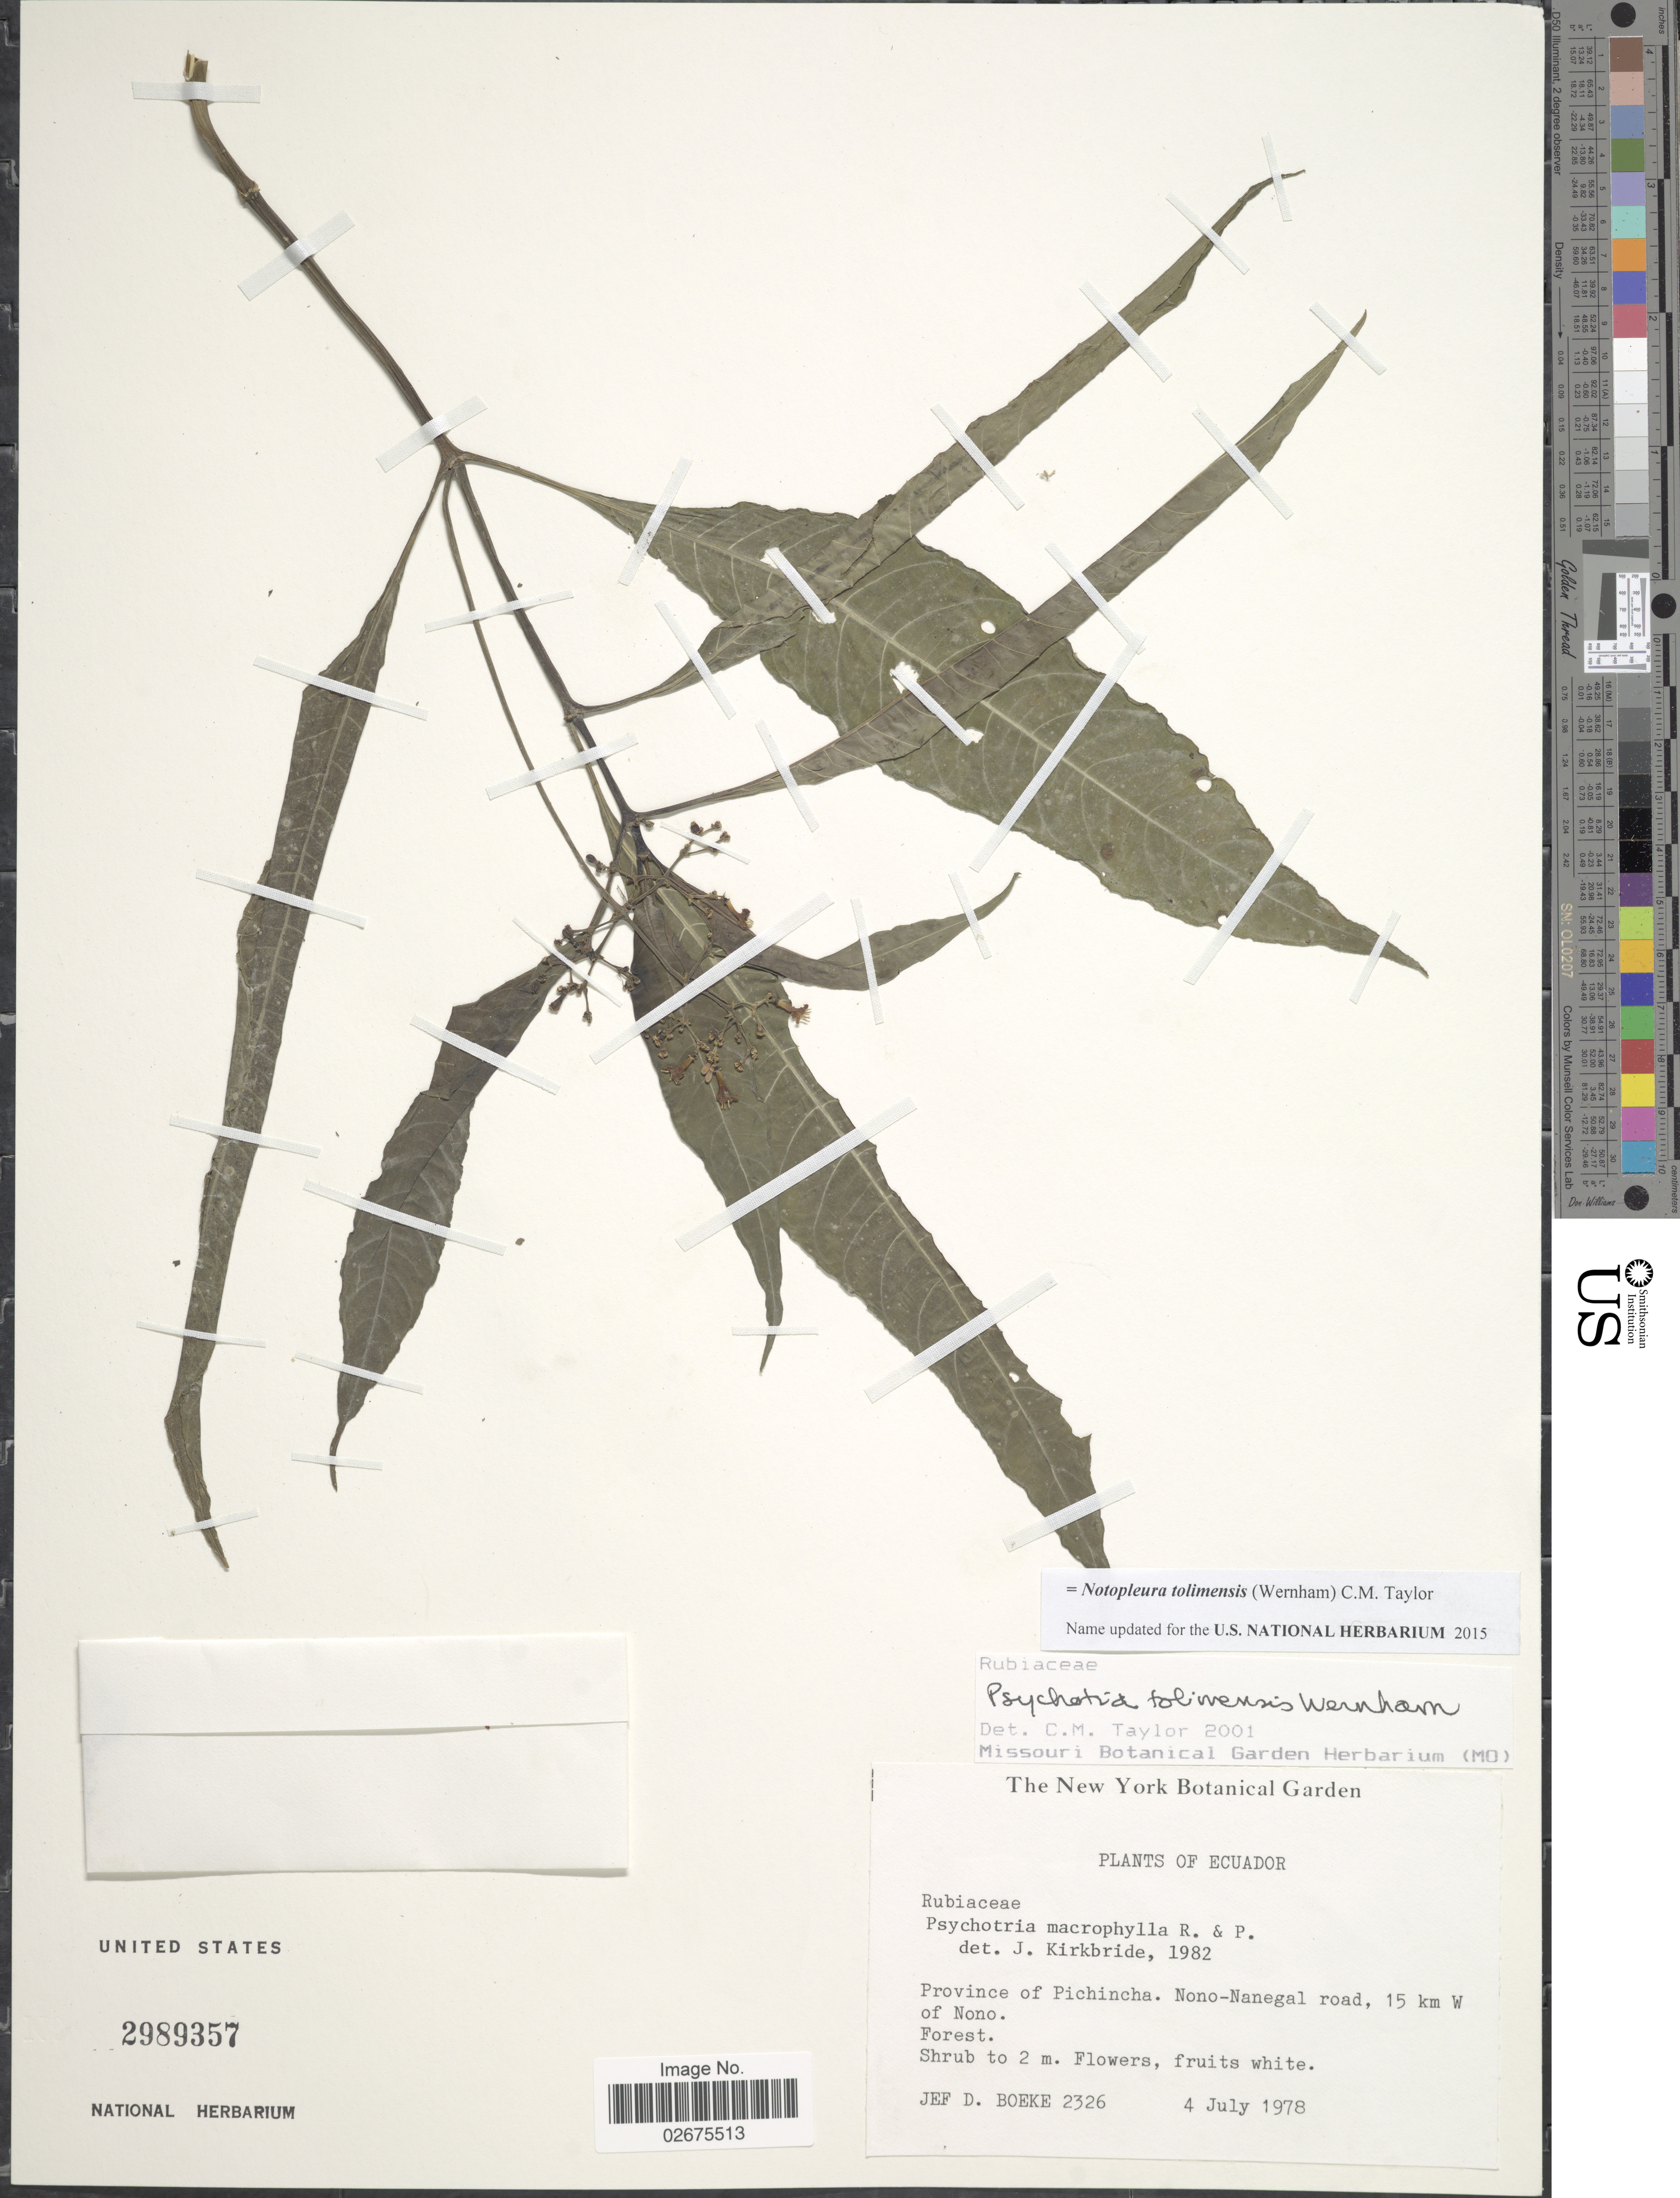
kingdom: Plantae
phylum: Tracheophyta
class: Magnoliopsida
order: Gentianales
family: Rubiaceae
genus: Notopleura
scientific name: Notopleura tolimensis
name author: (Wernham) C.M. Taylor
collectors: J. Boeke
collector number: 2326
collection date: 1978-07-04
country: Ecuador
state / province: Pichincha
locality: Nono-Nanegal road, 15 km W of Nono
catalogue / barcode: US 2989357